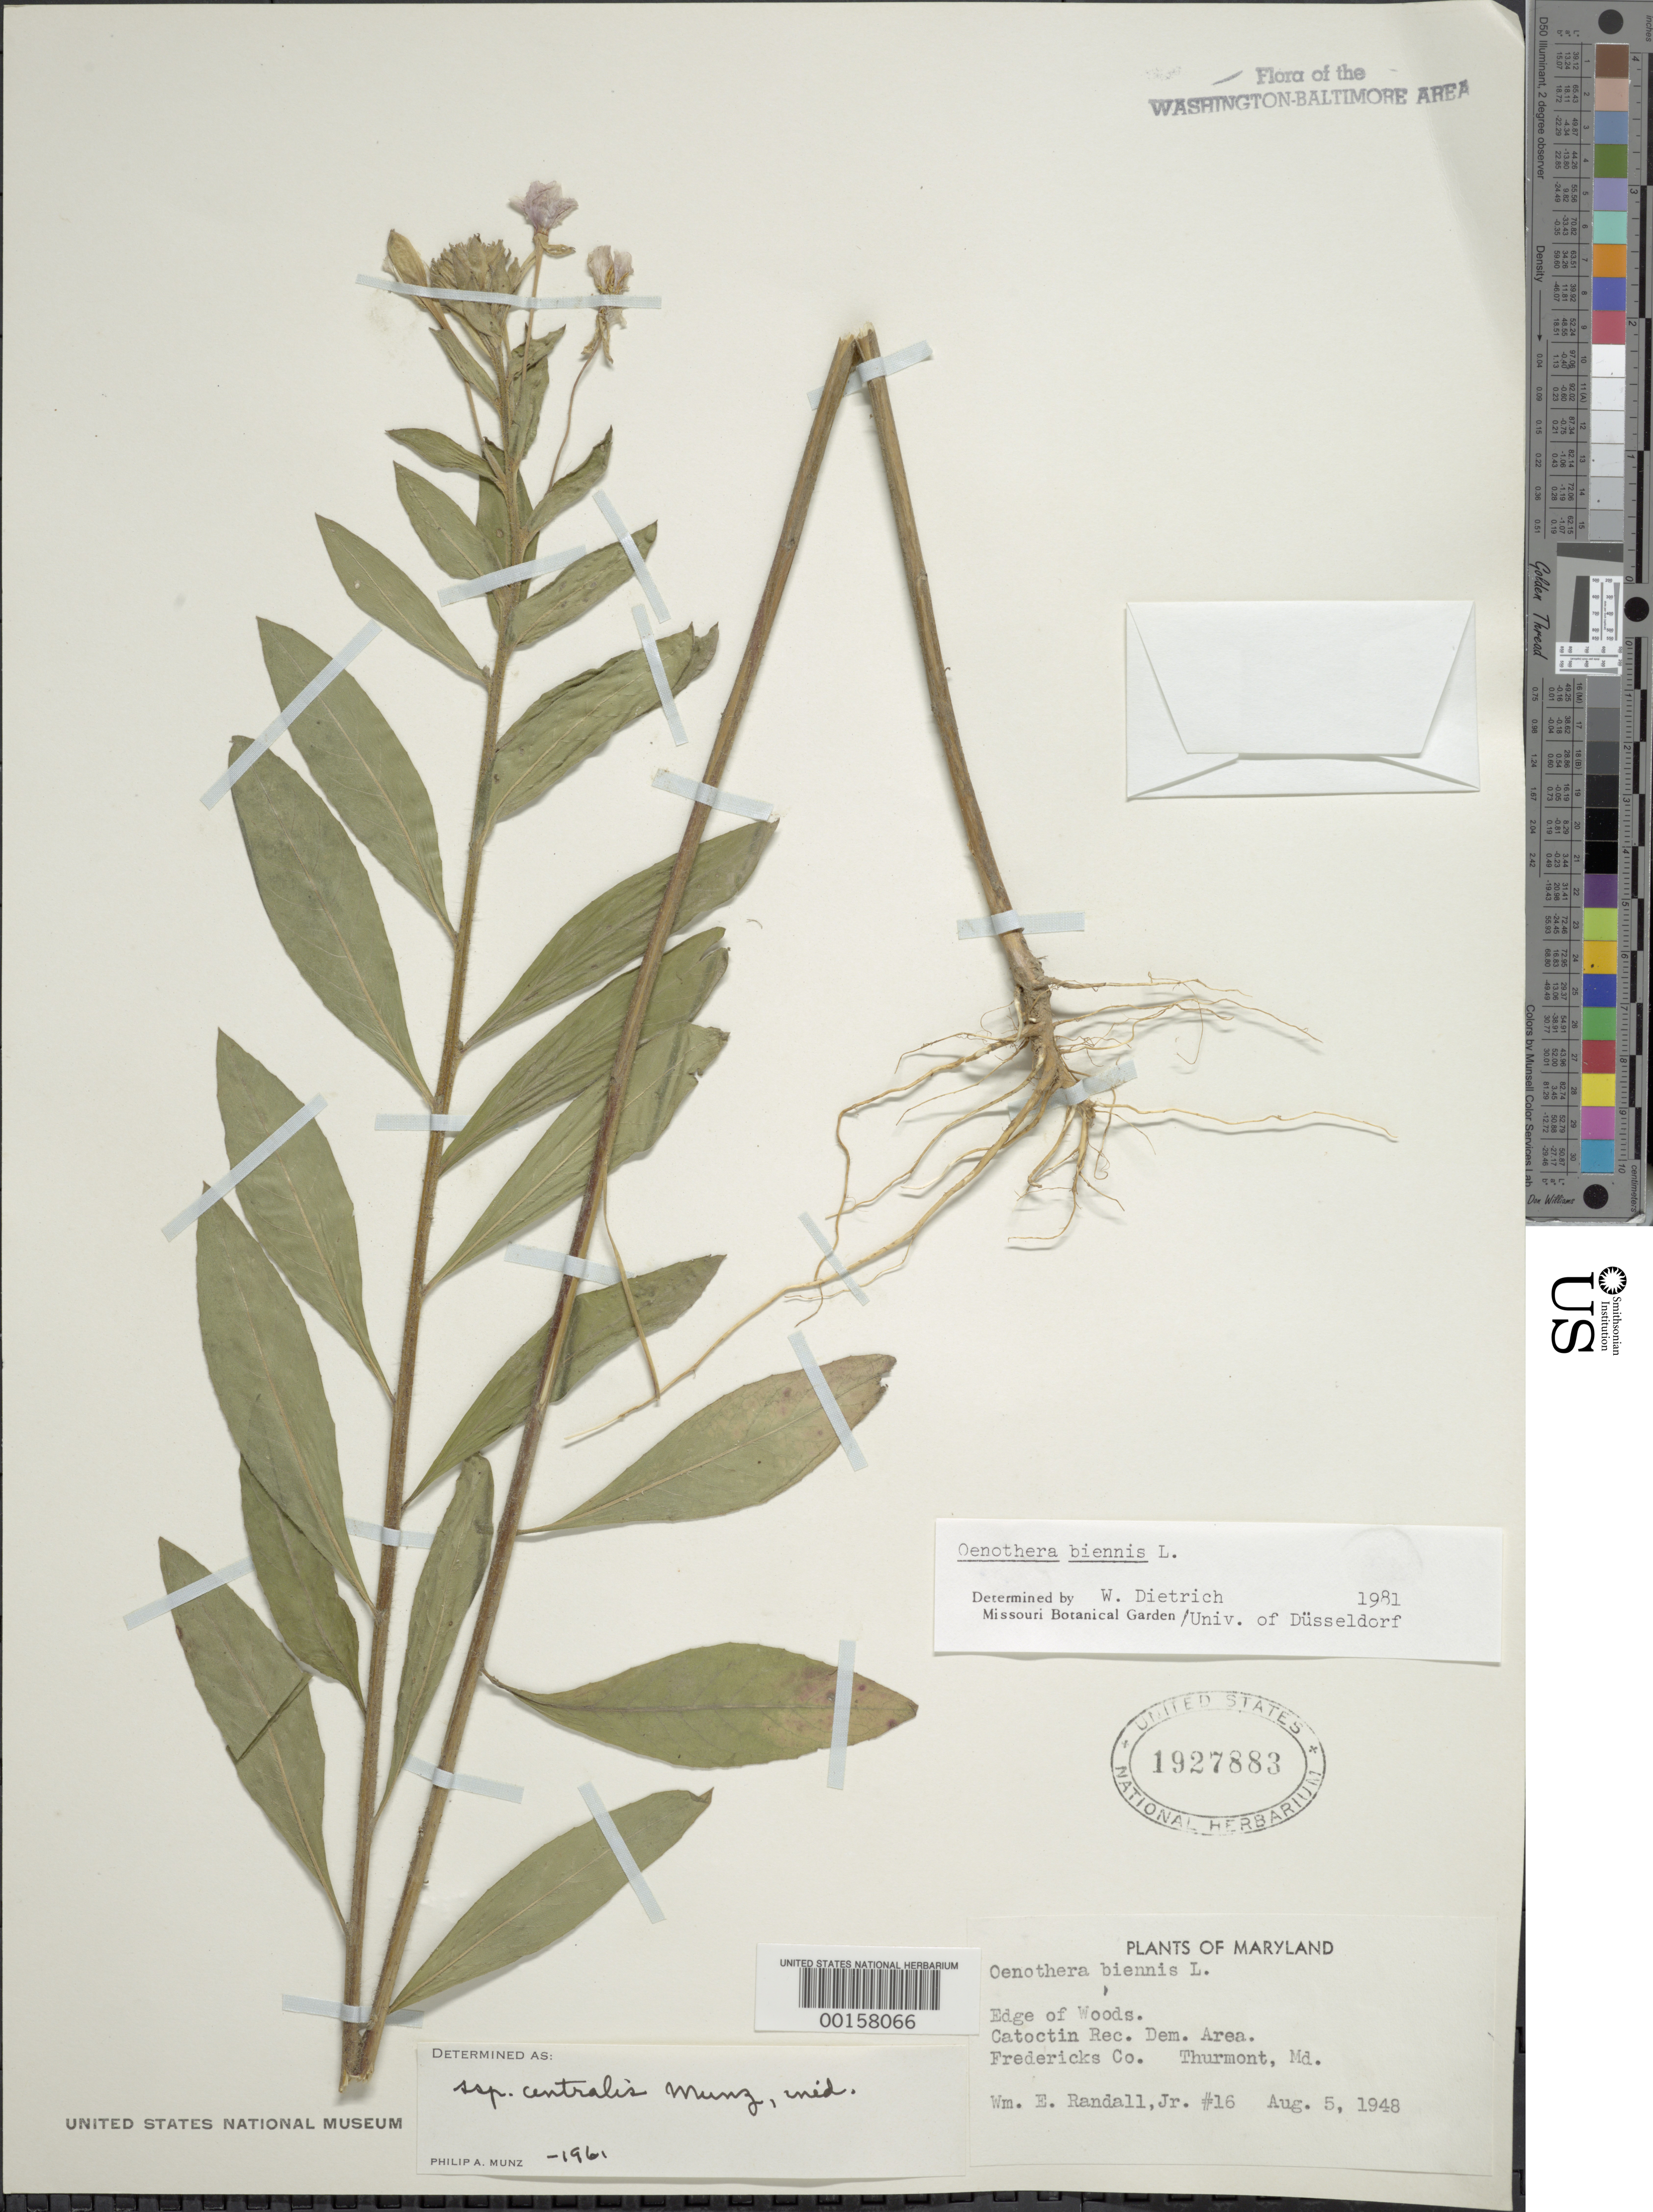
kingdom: Plantae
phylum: Tracheophyta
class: Magnoliopsida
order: Myrtales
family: Onagraceae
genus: Oenothera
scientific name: Oenothera biennis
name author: L.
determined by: Dietrich, W.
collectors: W. Randall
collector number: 16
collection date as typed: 05 Aug 1948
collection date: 1948-08-05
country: United States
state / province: Maryland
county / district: Frederick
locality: Catoctin Rec. Dem. area, Thurmont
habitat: Edge of woods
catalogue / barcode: US 1927883